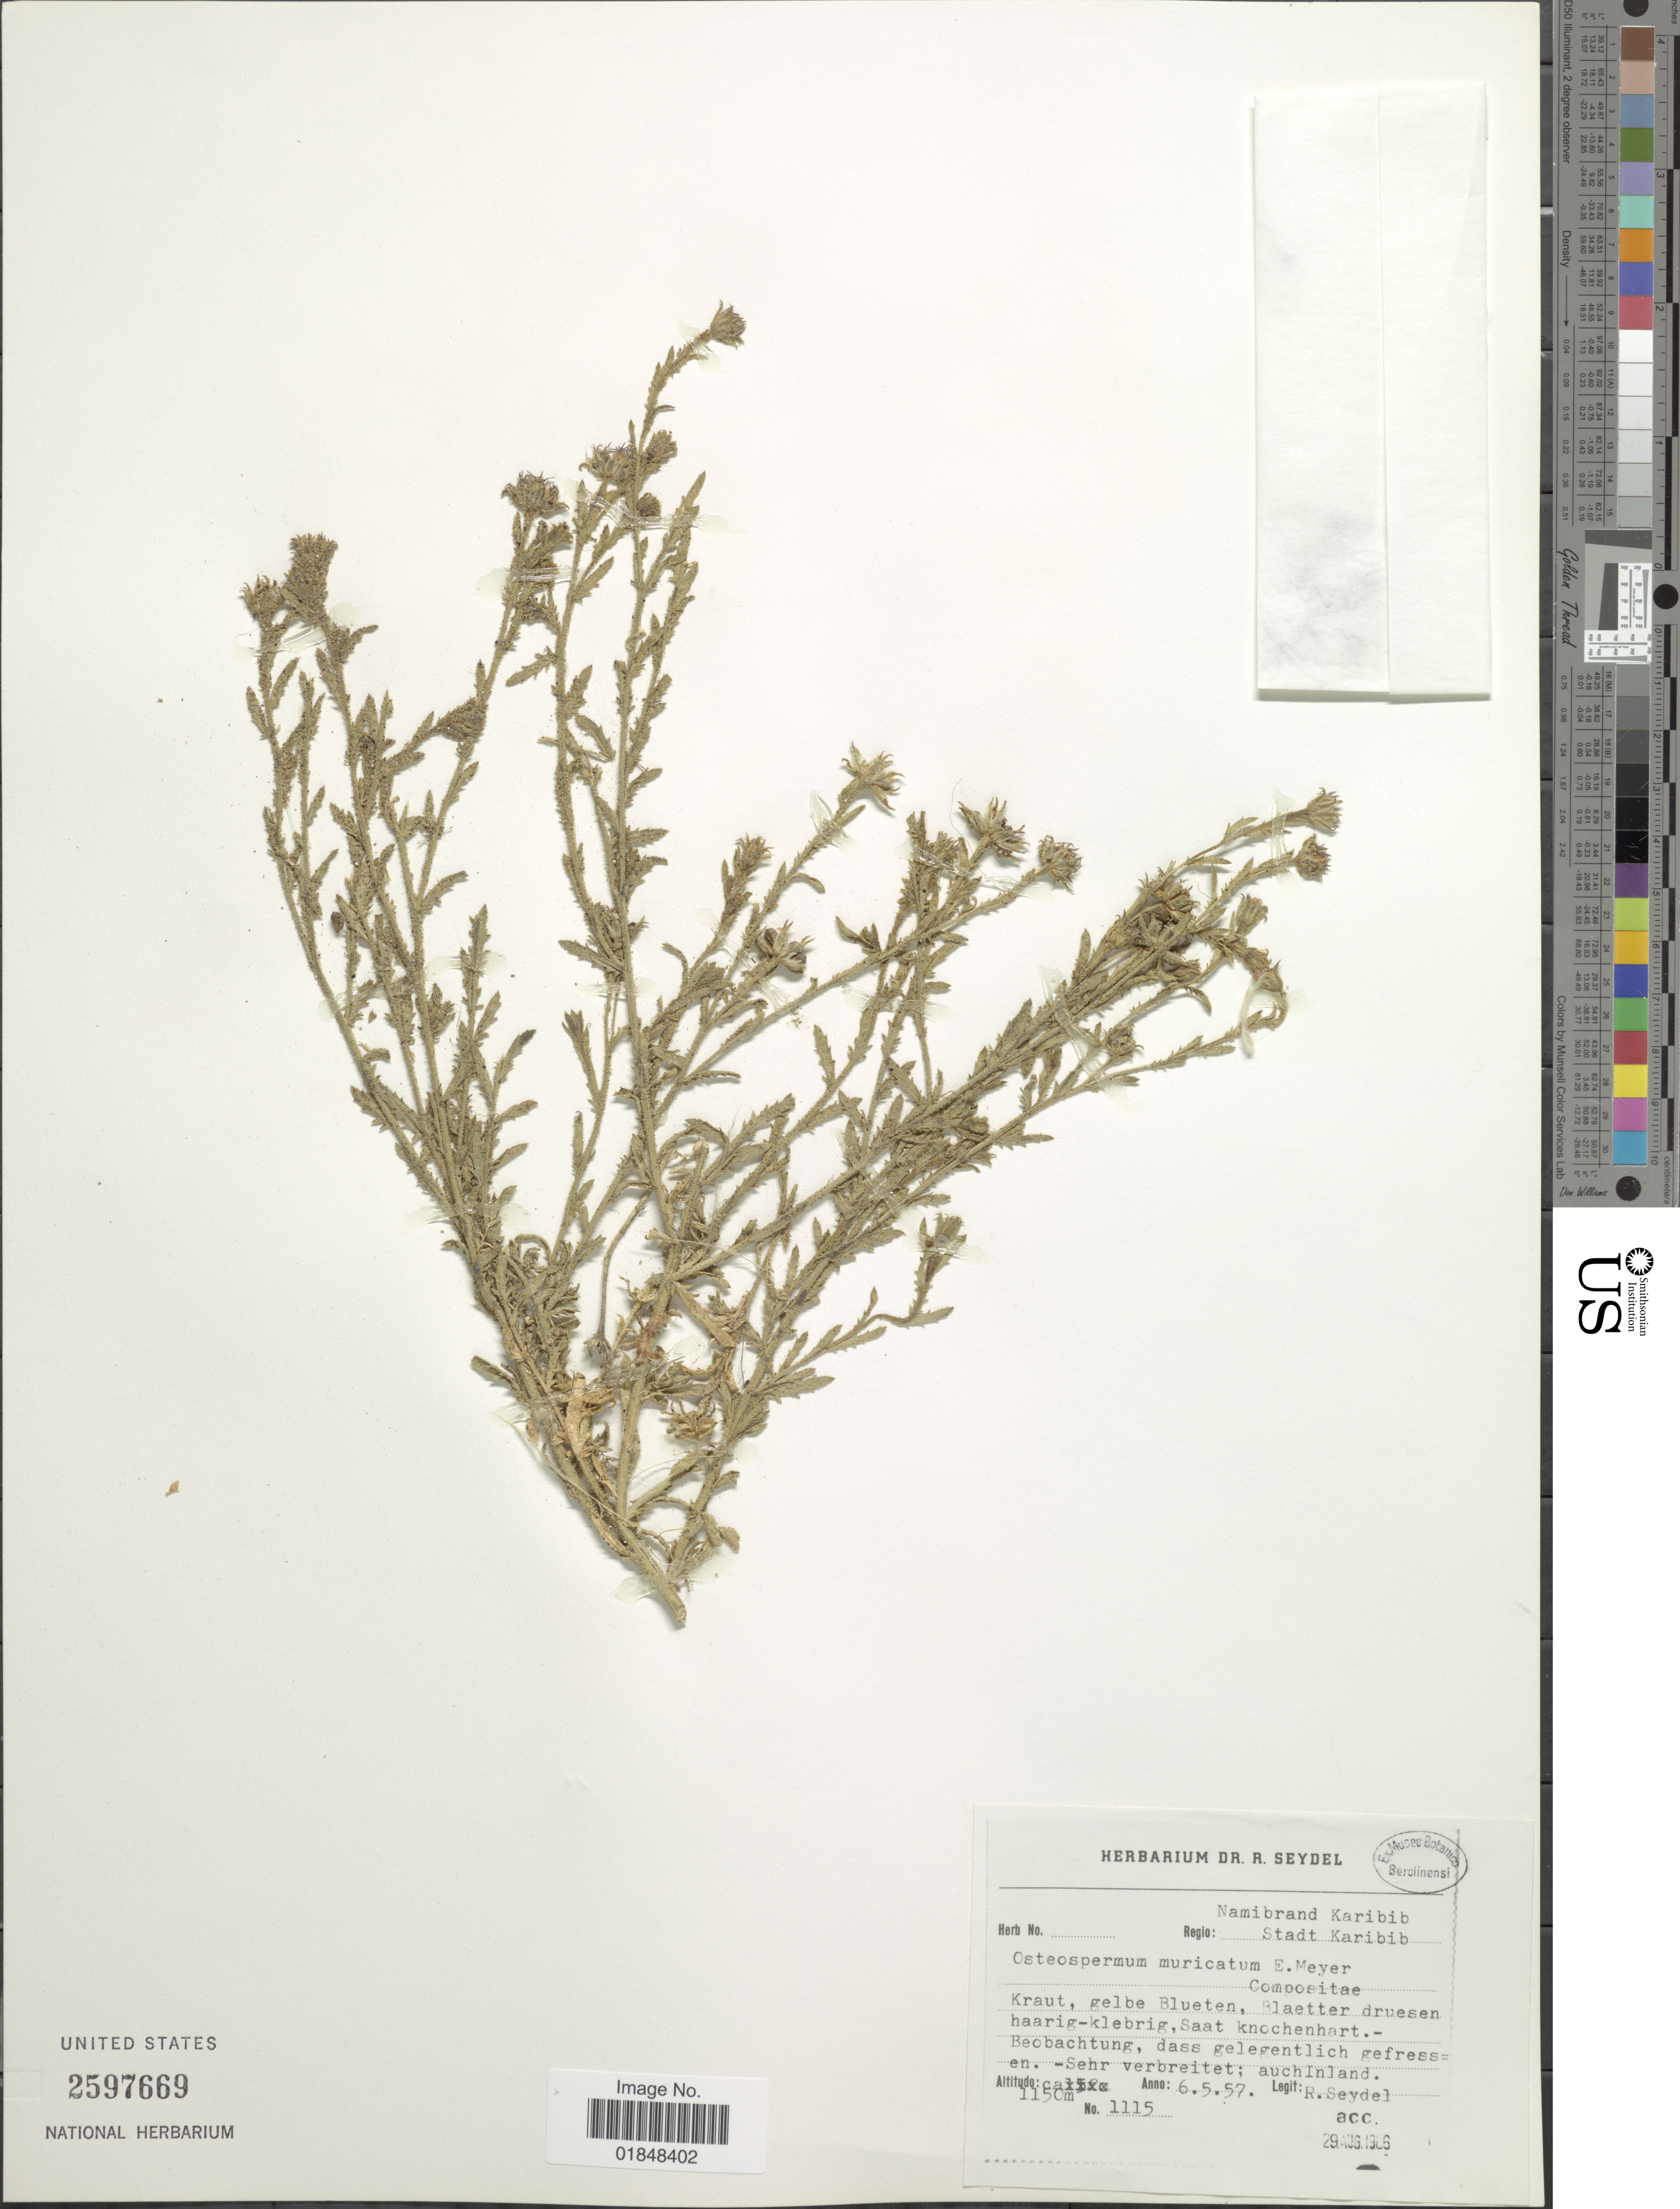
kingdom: Plantae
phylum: Tracheophyta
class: Magnoliopsida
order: Asterales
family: Asteraceae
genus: Osteospermum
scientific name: Osteospermum muricatum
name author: E. Mey.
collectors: R. Seydel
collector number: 1115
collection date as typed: Transcribed d/m/y: 6/5/57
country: Namibia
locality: Regio Namibrand Karibib. Stadt Karibib.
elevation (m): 1150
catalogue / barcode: US 2597669